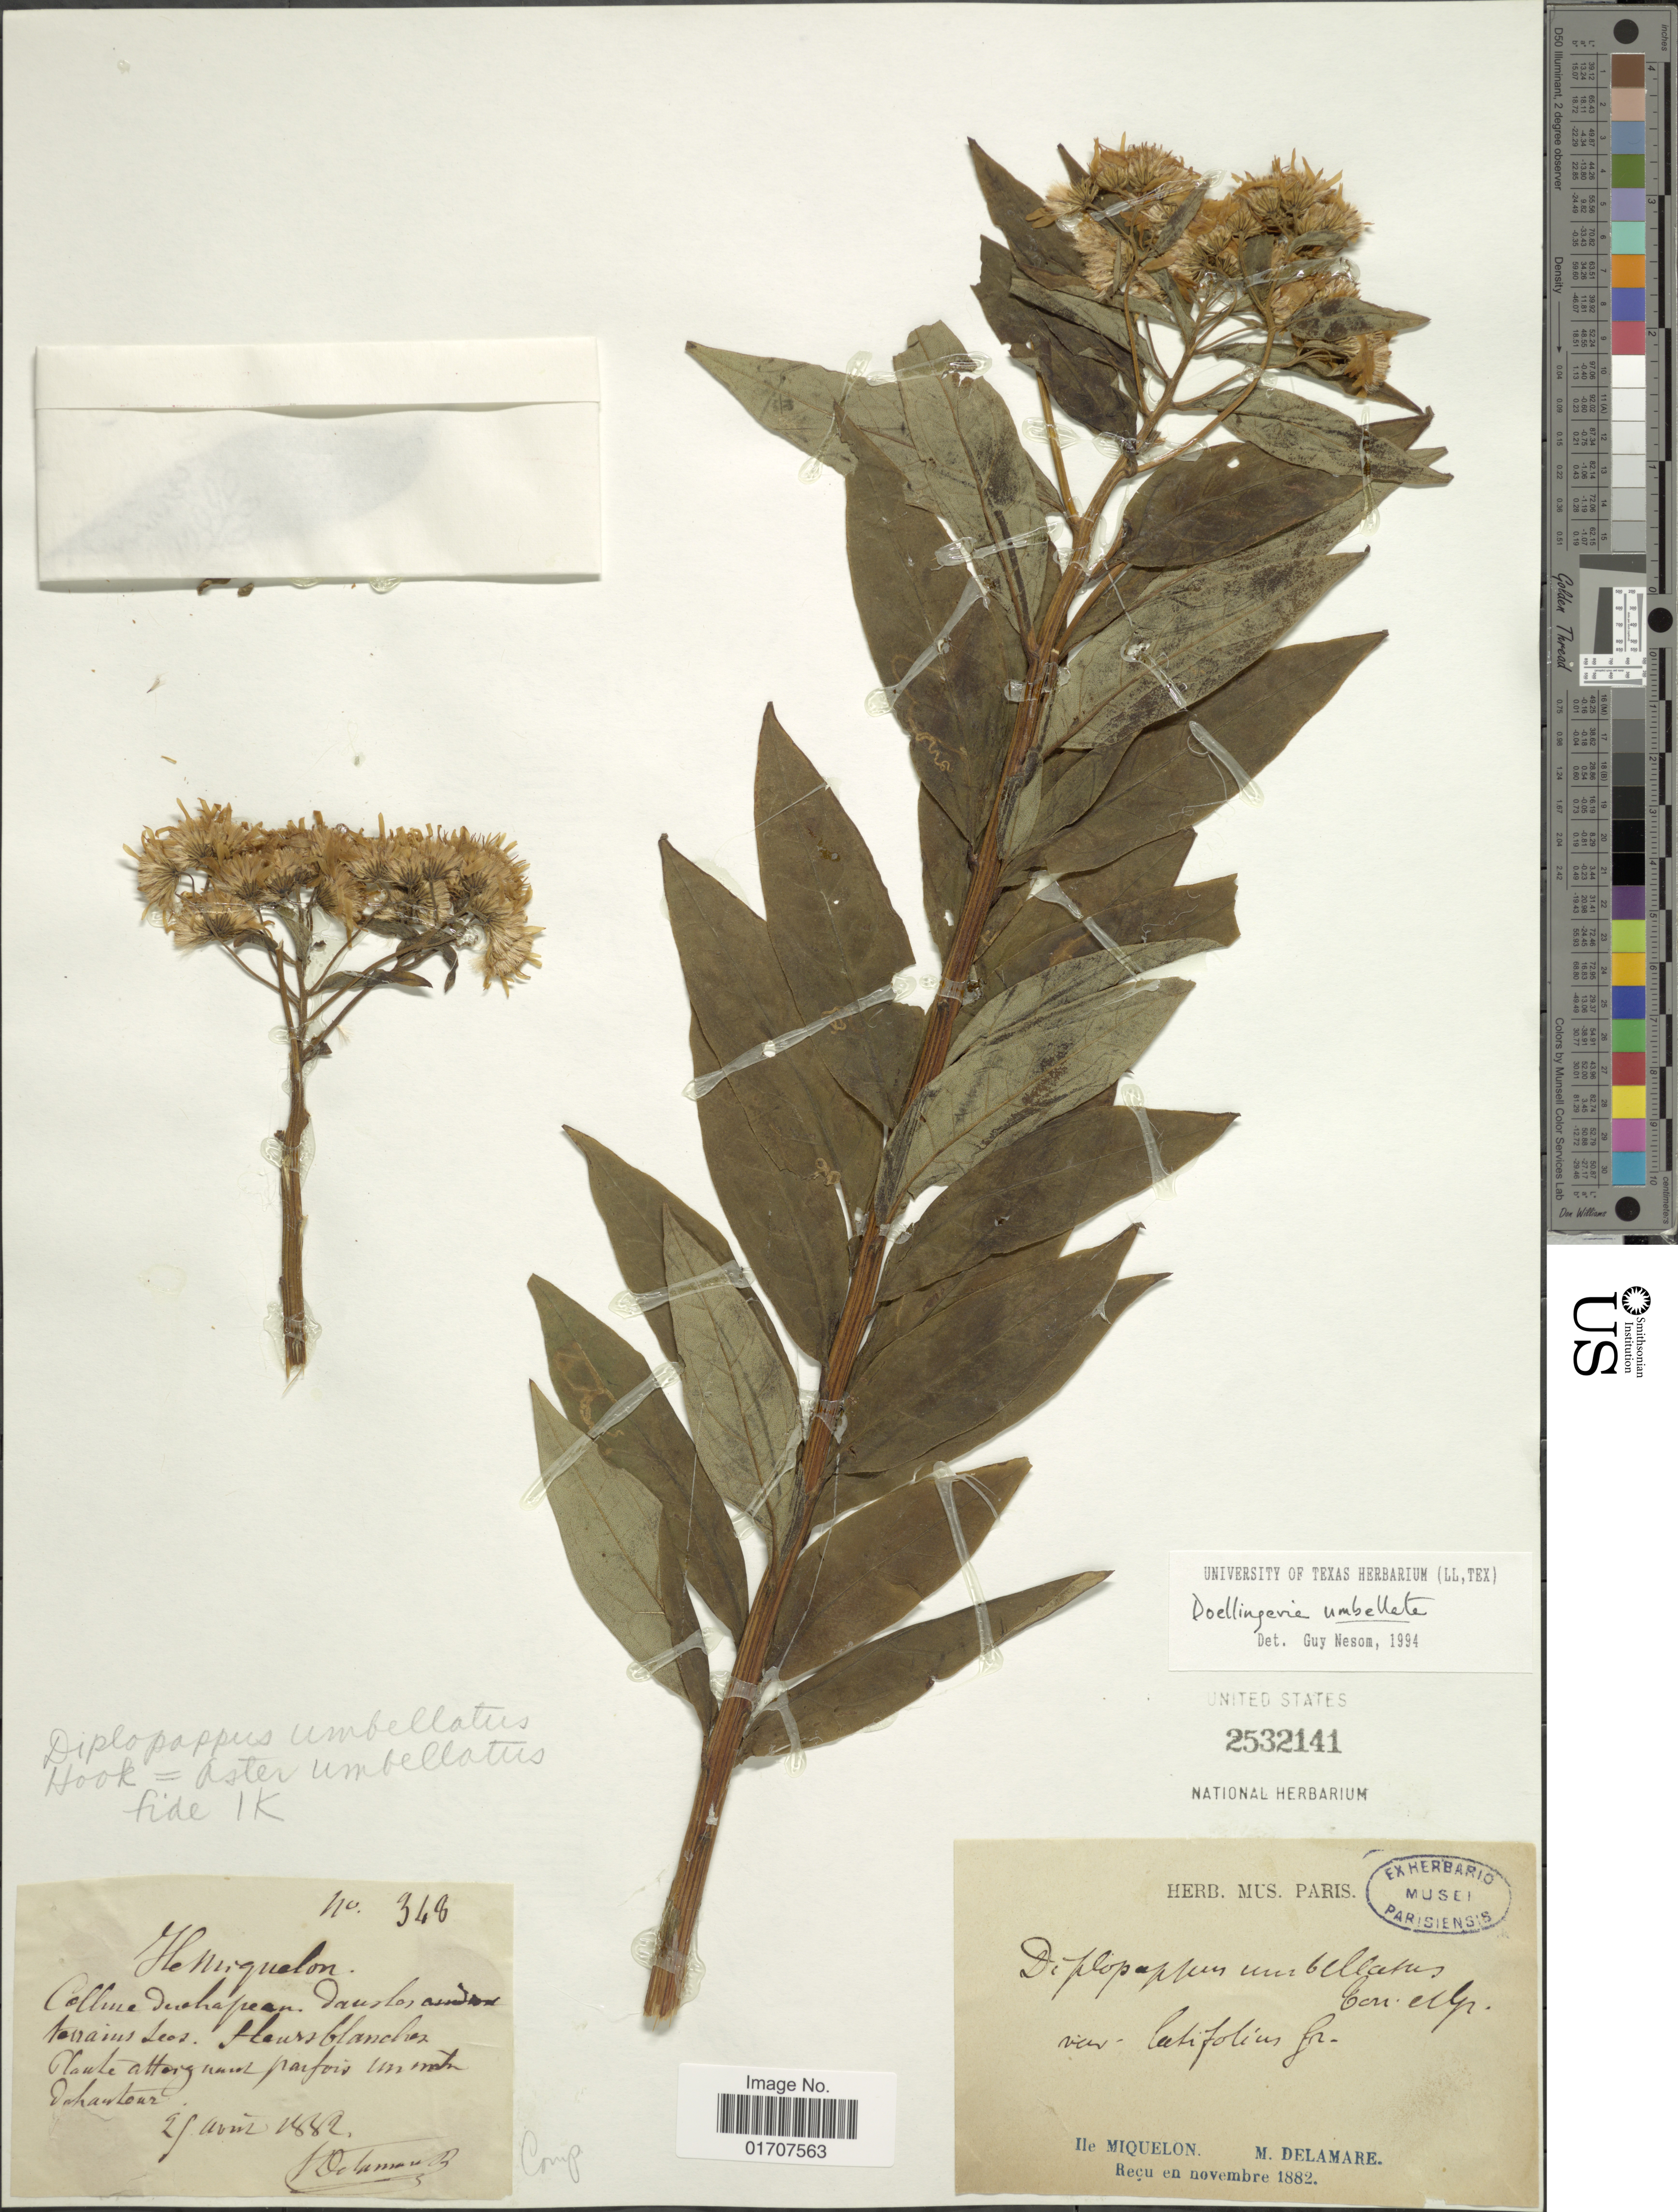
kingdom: Plantae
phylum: Tracheophyta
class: Magnoliopsida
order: Asterales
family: Asteraceae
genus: Doellingeria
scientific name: Doellingeria umbellata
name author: (Mill.) Nees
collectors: M. Delamare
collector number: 348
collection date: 1882-08-27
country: St. Pierre et Miquelon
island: Miquelon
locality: Haussblachez, Plawte attenz [illegible text]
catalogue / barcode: US 2532141